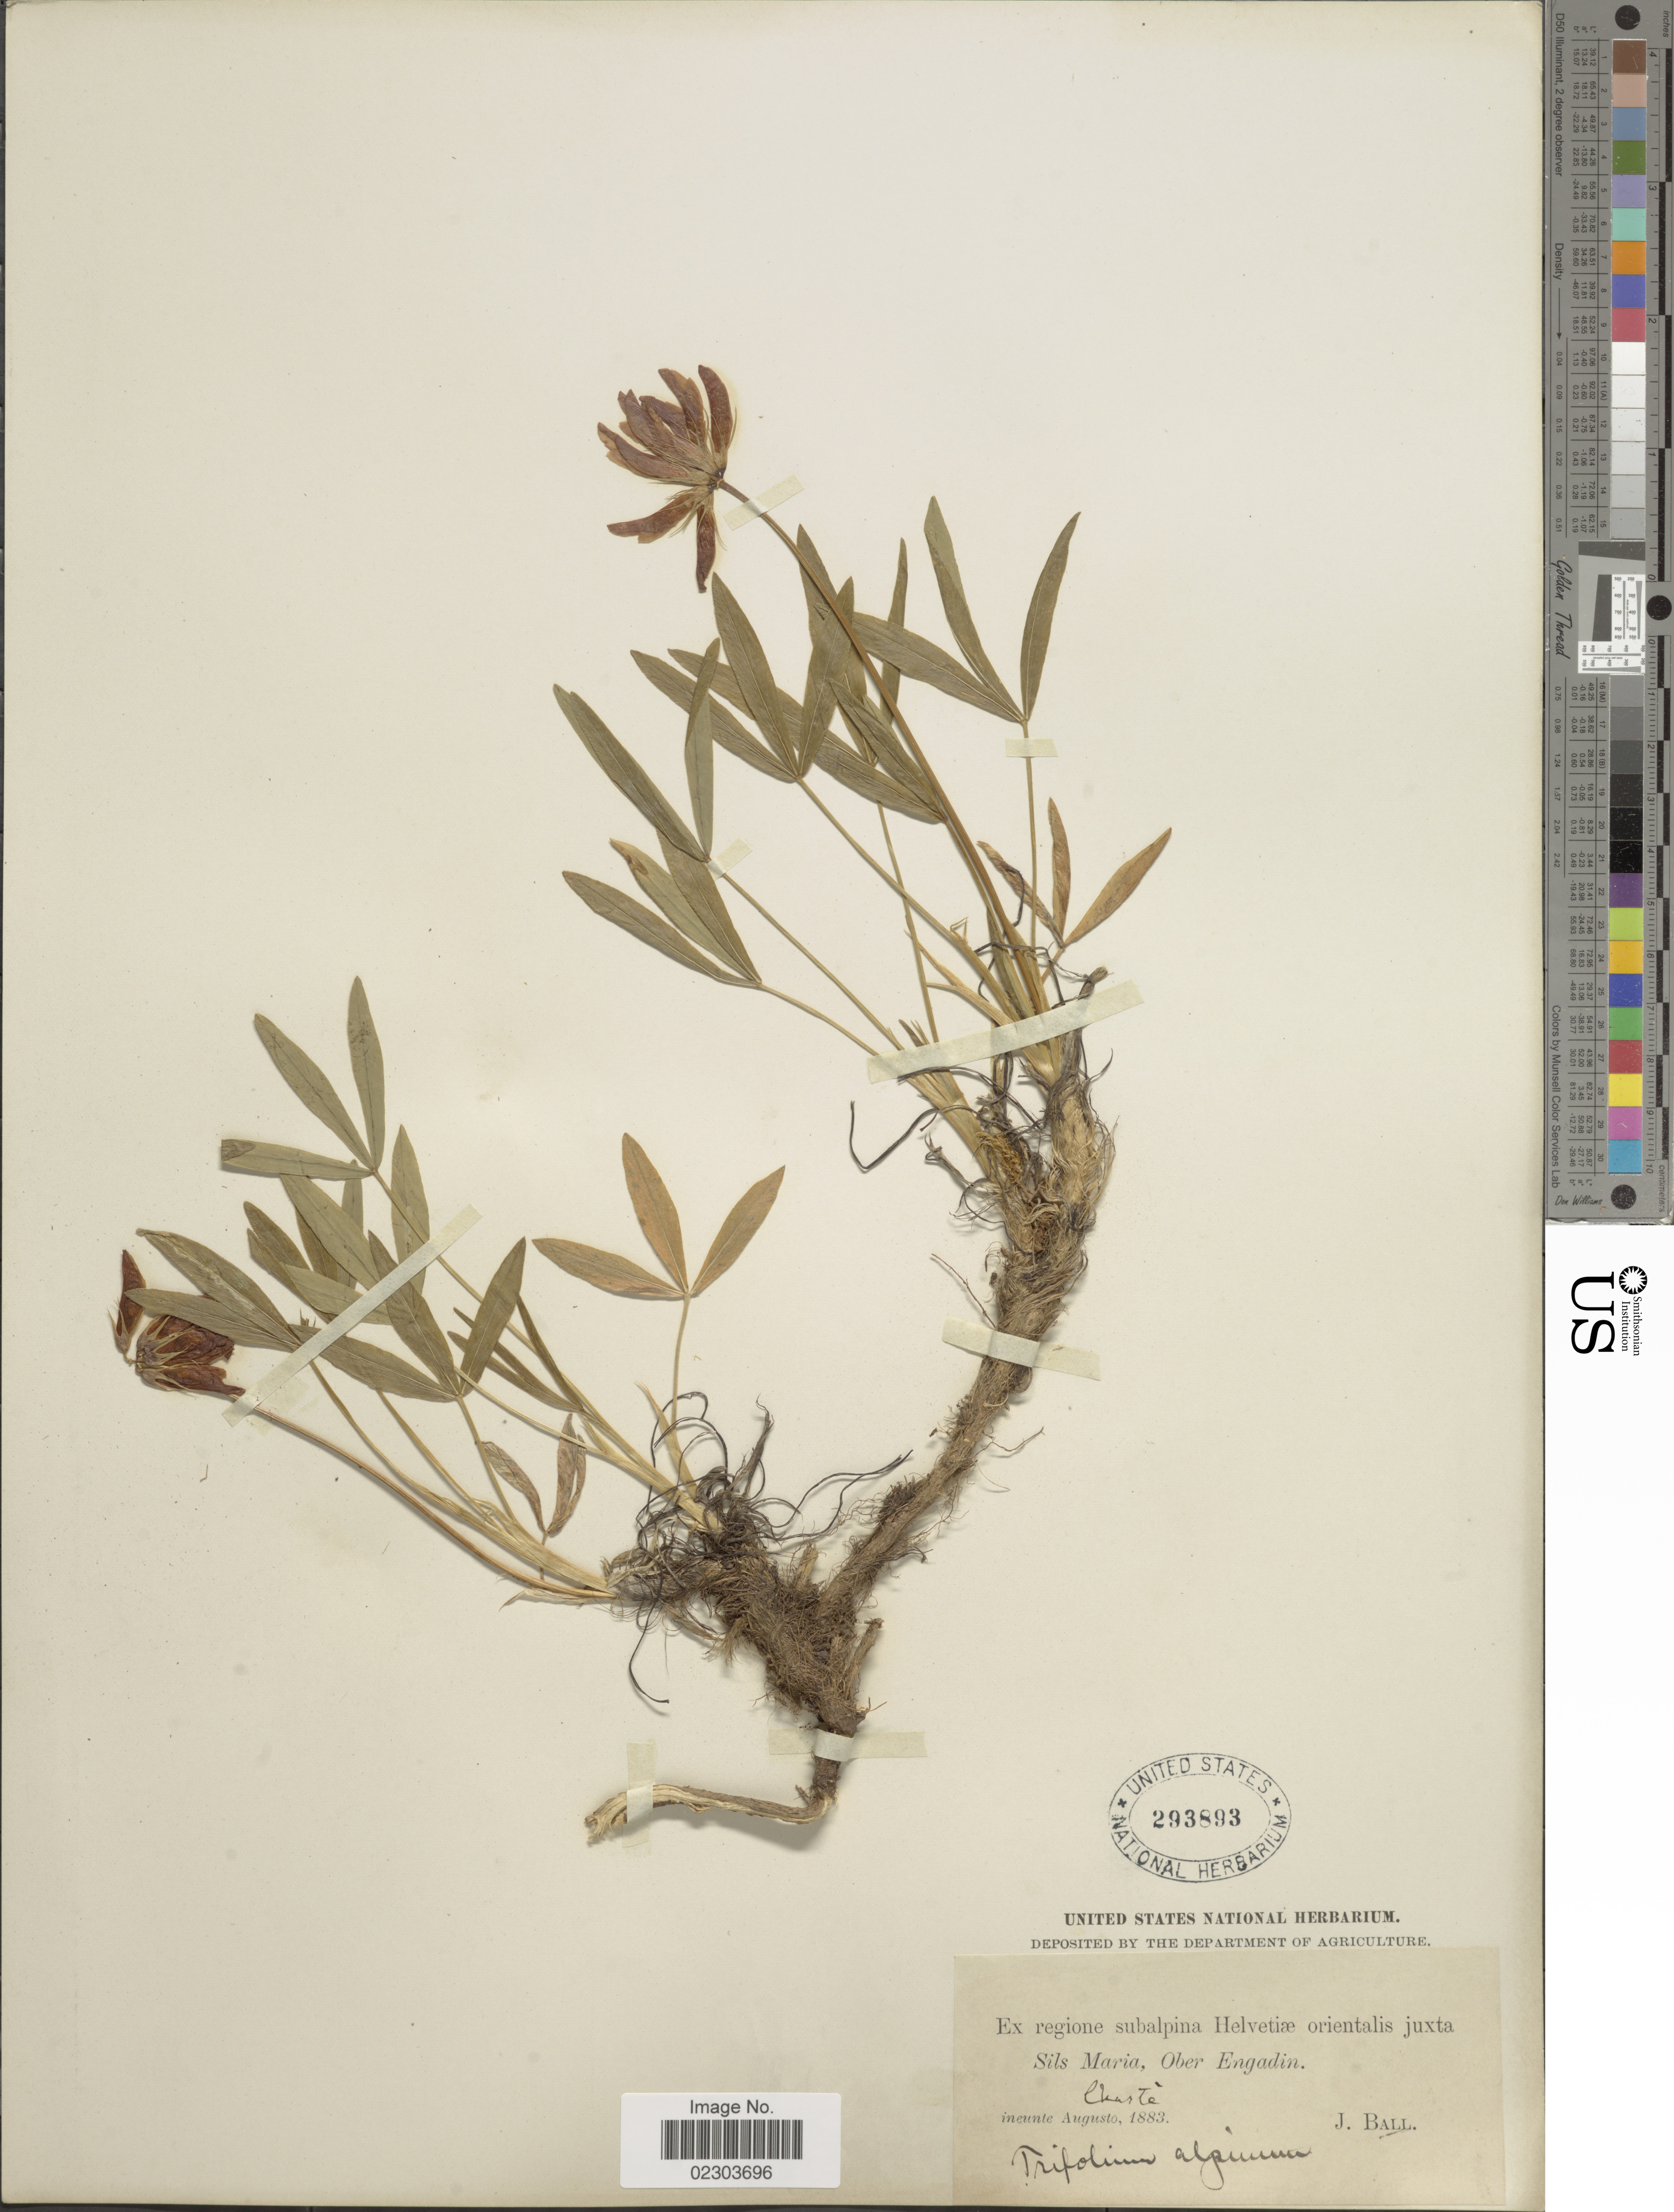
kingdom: Plantae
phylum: Tracheophyta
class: Magnoliopsida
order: Fabales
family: Fabaceae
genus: Trifolium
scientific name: Trifolium alpinum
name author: L.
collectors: J. Ball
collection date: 1883-08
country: Switzerland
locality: Ex regione subalpina Helvetiae orientalis juxta Sils Maria, Ober Engadin, Charté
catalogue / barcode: US 293893